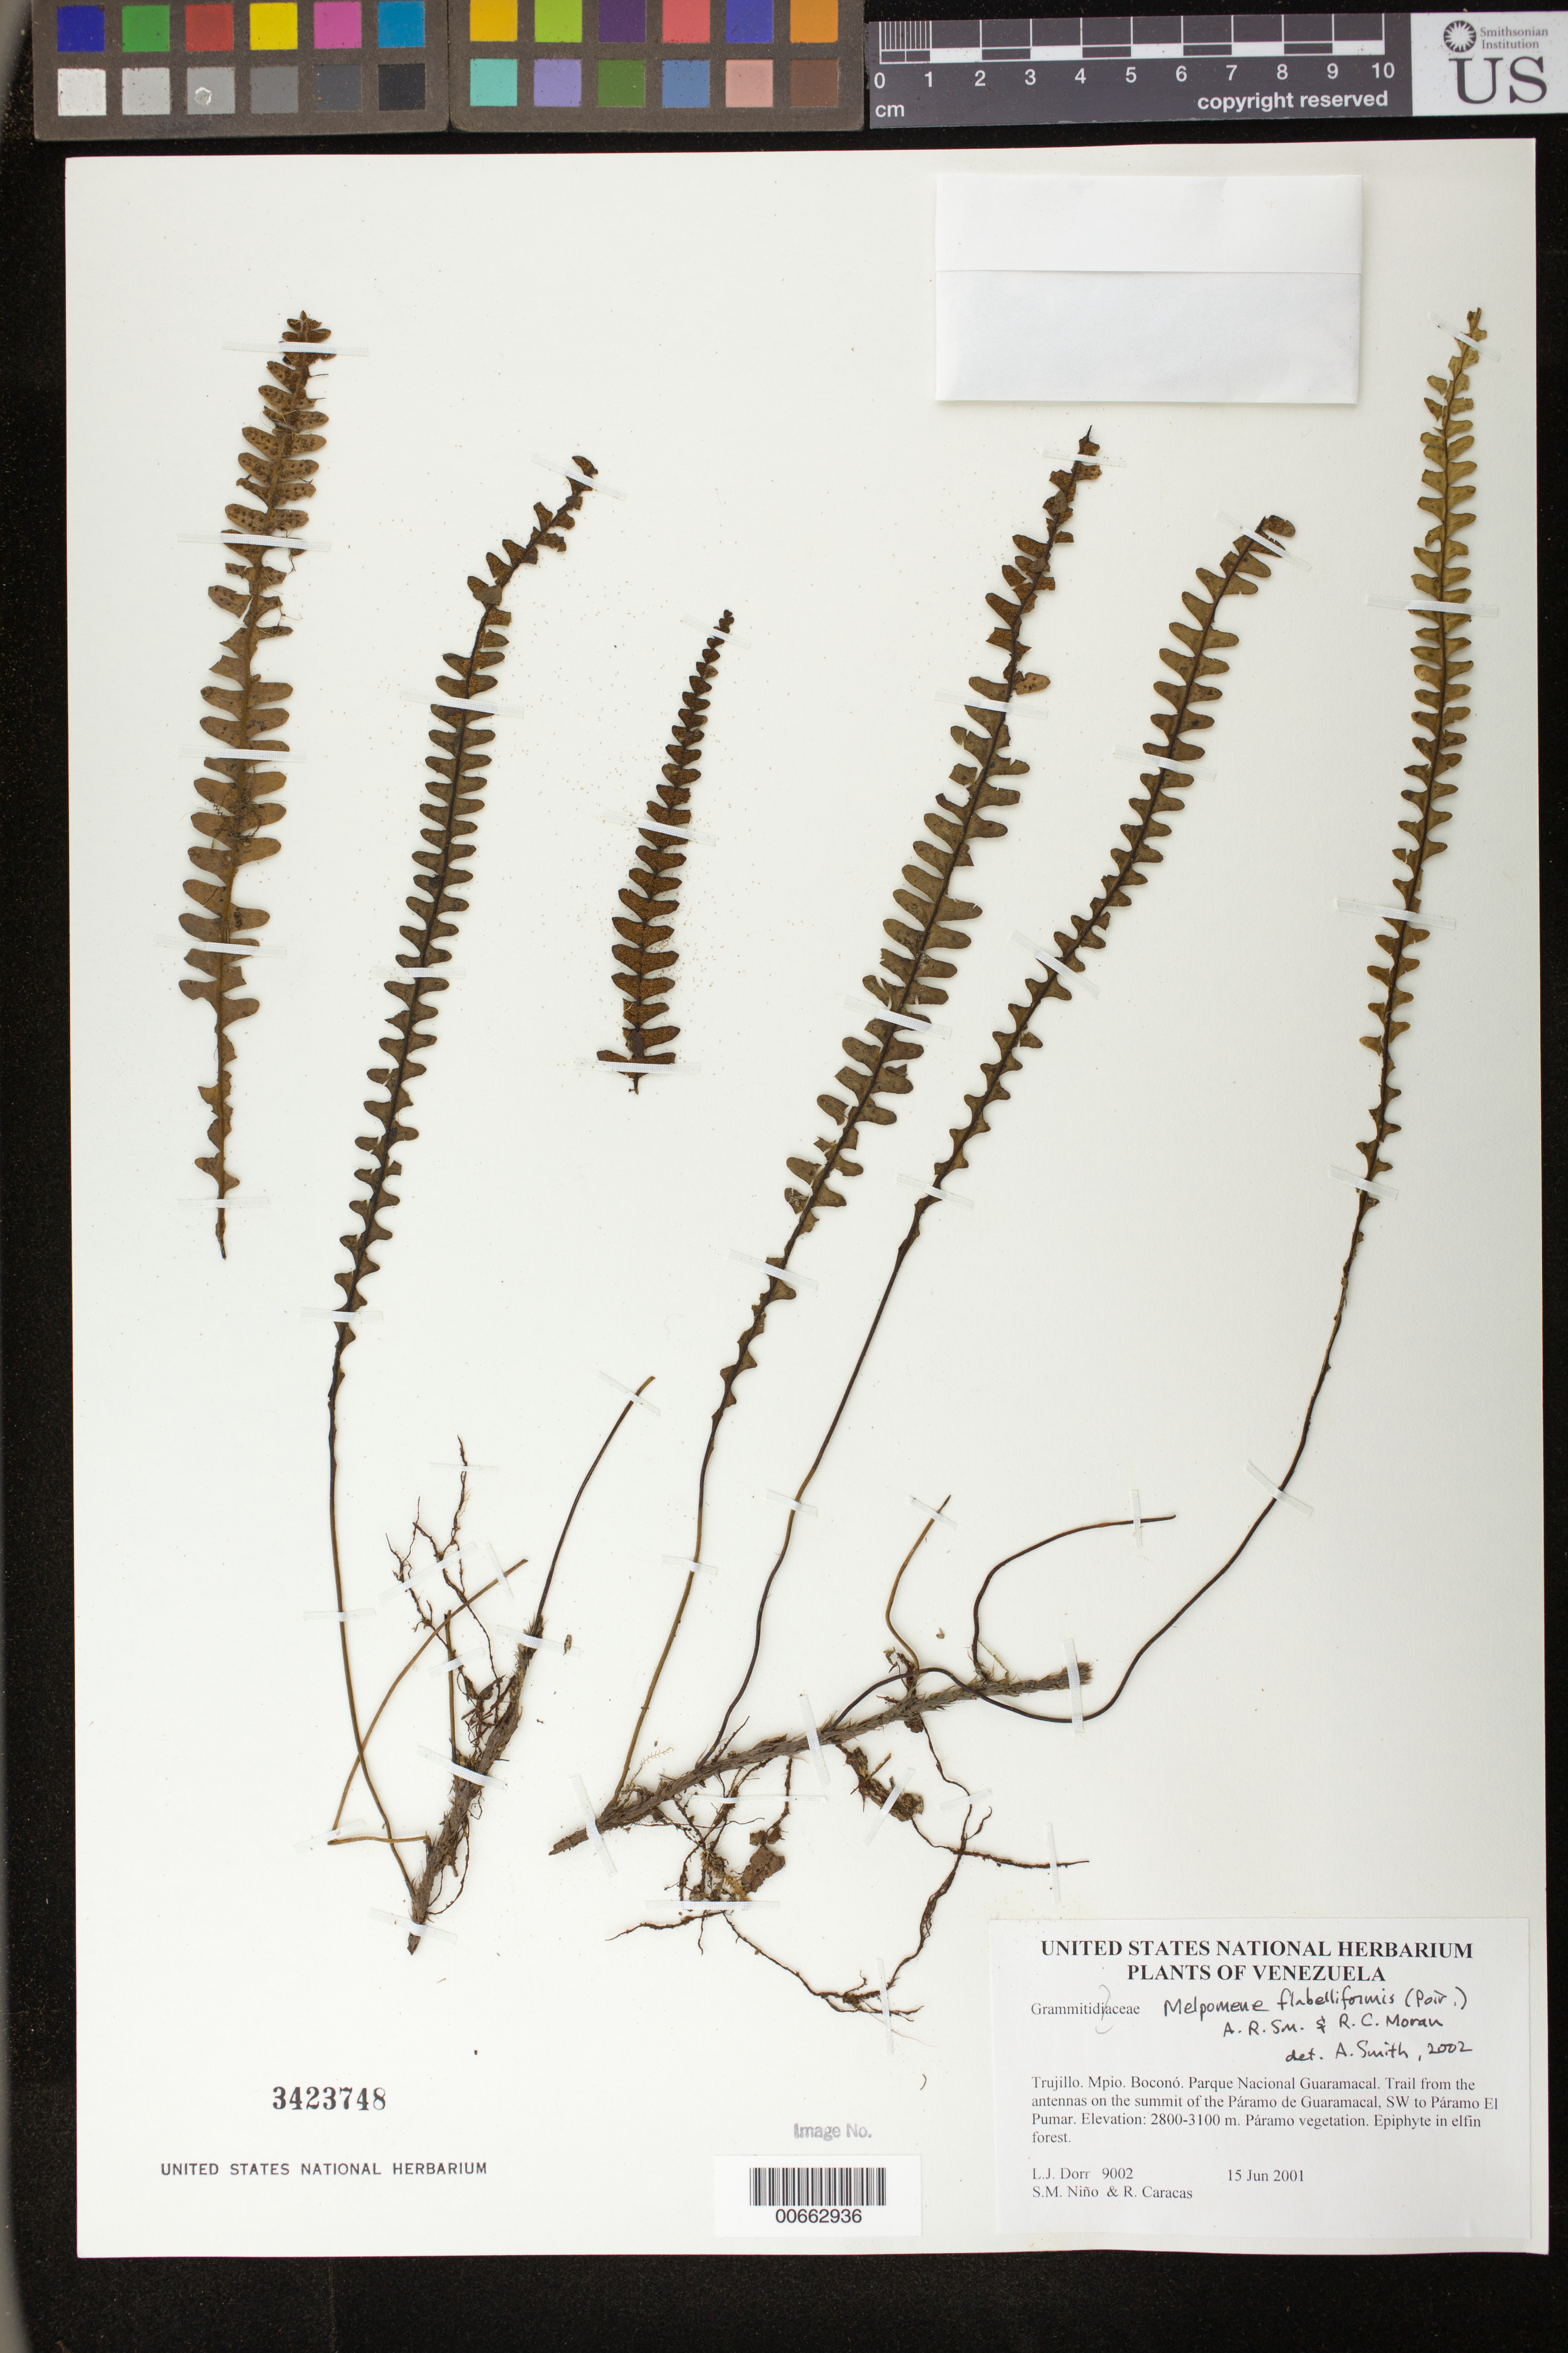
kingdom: Plantae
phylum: Tracheophyta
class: Polypodiopsida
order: Polypodiales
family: Polypodiaceae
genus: Melpomene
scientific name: Melpomene flabelliformis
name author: (Poir.) A.R. Sm. & R.C. Moran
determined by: Smith, Alan R., (UC)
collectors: L. J. Dorr, S. M. Niño & R. Caracas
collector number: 9002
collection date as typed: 15 Jun 2001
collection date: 2001-06-15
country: Venezuela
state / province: Trujillo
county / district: Boconó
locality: Parque Nacional Guaramacal. Trail from the antennas on the summit of the Páramo de Guaramacal, SW to Páramo El Pumar.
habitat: Páramo vegetation.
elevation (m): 2800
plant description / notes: PORT, US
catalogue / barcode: US 3423748